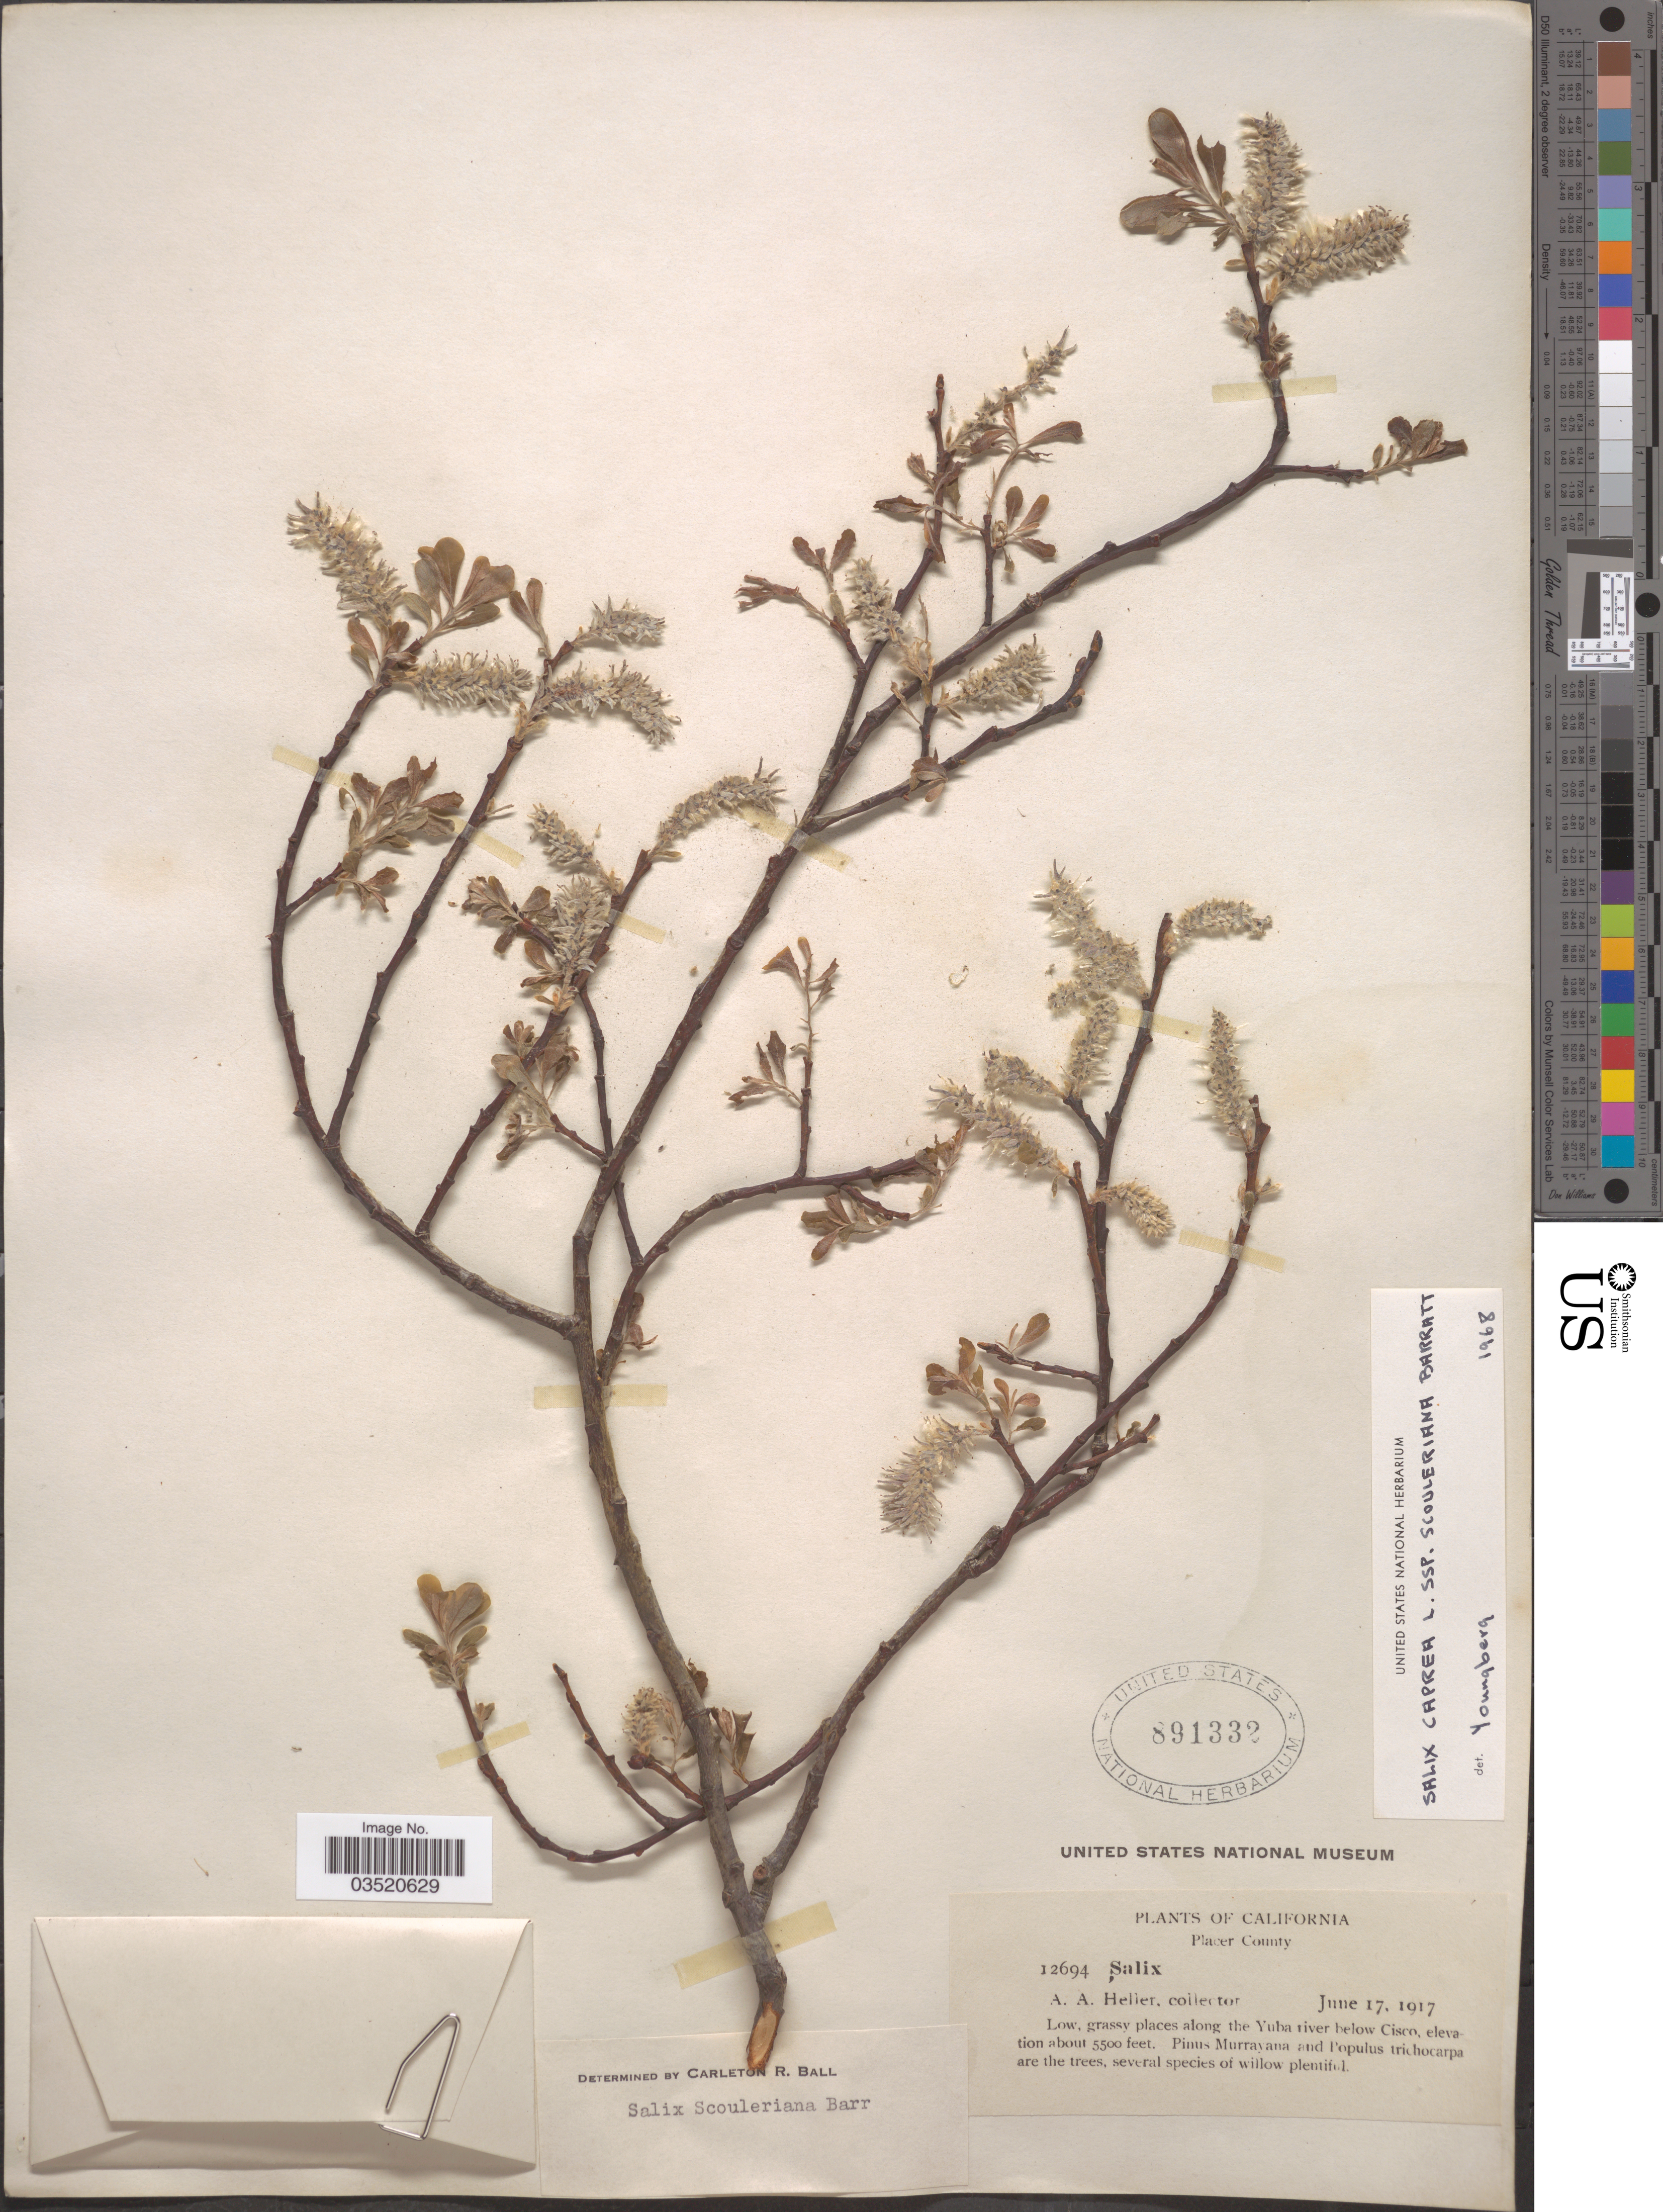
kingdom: Plantae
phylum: Tracheophyta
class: Magnoliopsida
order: Malpighiales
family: Salicaceae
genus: Salix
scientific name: Salix scouleriana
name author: Barratt ex Hook.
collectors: A. A. Heller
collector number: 12694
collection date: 1917-06-17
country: United States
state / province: California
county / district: Placer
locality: Placer County. Along the Yuba river below Cisco.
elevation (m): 1676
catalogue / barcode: US 891332